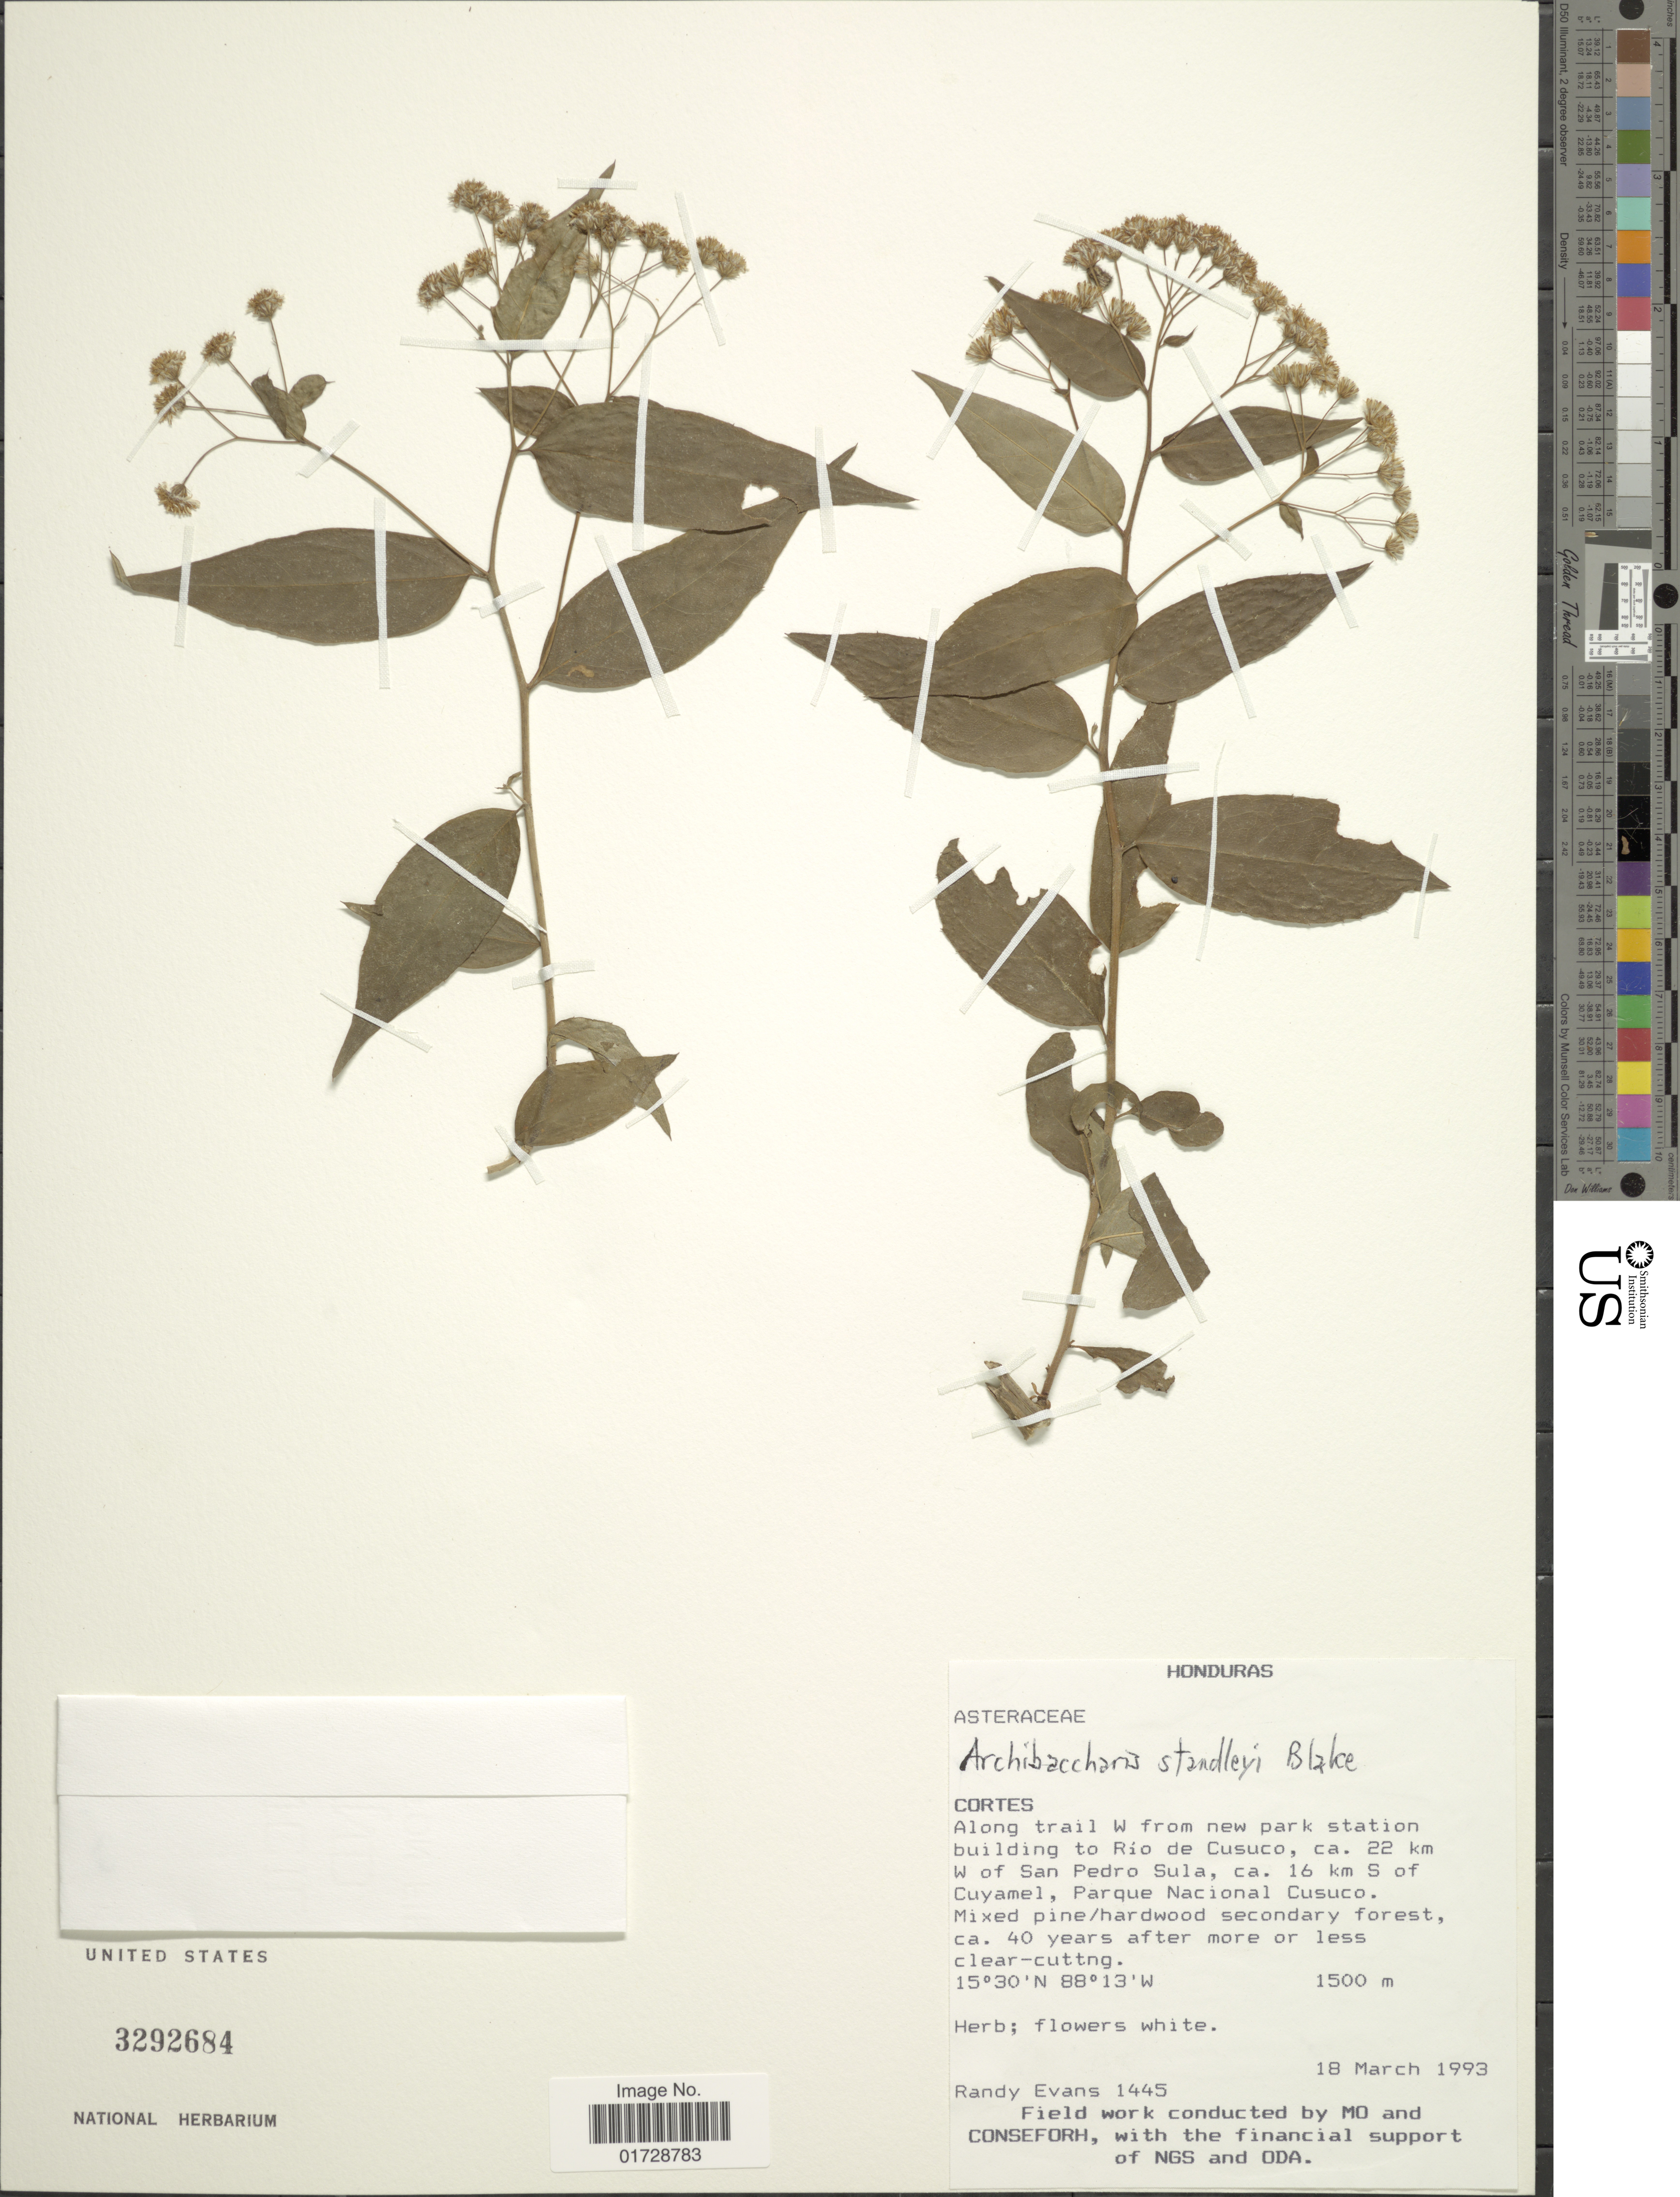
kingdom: Plantae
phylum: Tracheophyta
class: Magnoliopsida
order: Asterales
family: Asteraceae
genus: Archibaccharis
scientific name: Archibaccharis standleyi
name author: S.F. Blake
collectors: R. Evans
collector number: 1445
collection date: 1993-03-18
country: Honduras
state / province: Cortés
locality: Along trail W from new park station building to Rio de Cusuco, ca 22 km W of San Pedro Sula, ca 16 km S of Cuyamel, Parque Nacional Cusuco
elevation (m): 1500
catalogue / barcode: US 3292684